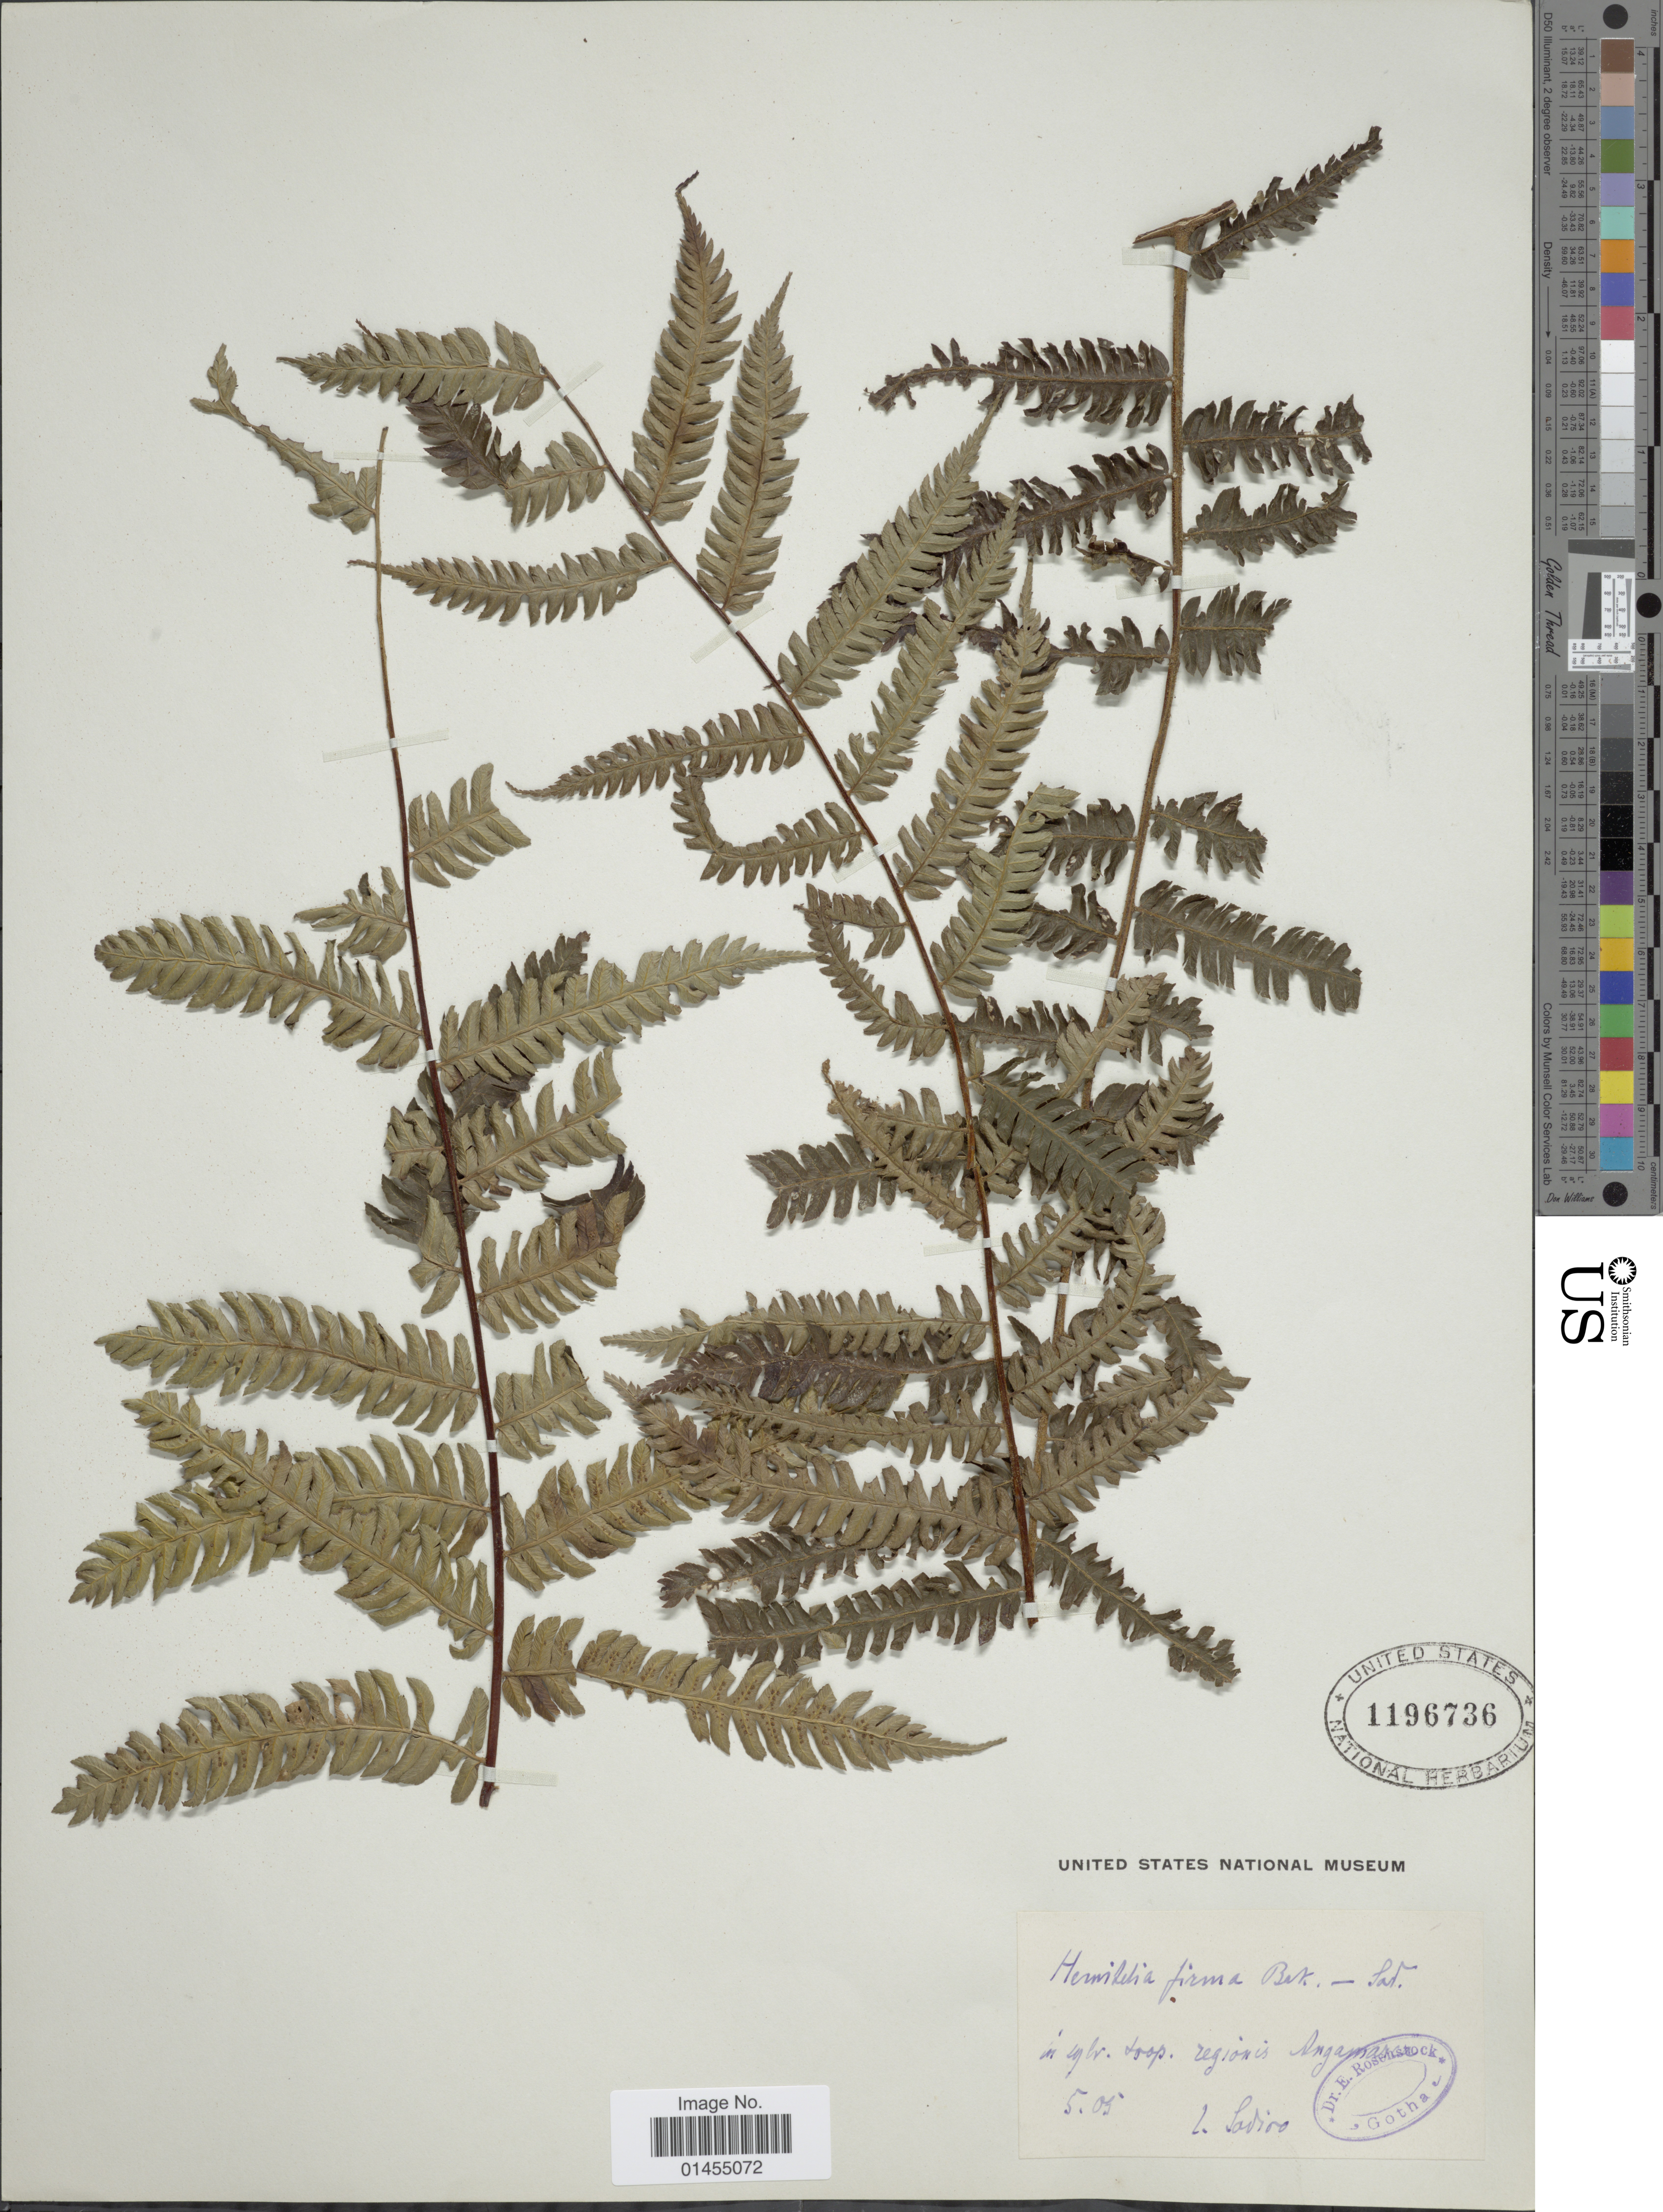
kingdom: Plantae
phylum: Tracheophyta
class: Polypodiopsida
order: Cyatheales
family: Cyatheaceae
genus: Alsophila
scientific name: Alsophila firma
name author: (Baker) D.S. Conant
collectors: Sodiro, --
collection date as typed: Transcribed d/m/y: /5/5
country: Ecuador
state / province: Cotopaxi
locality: In sylv. trop regionis Angamarca [interpreted]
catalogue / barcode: US 1196736